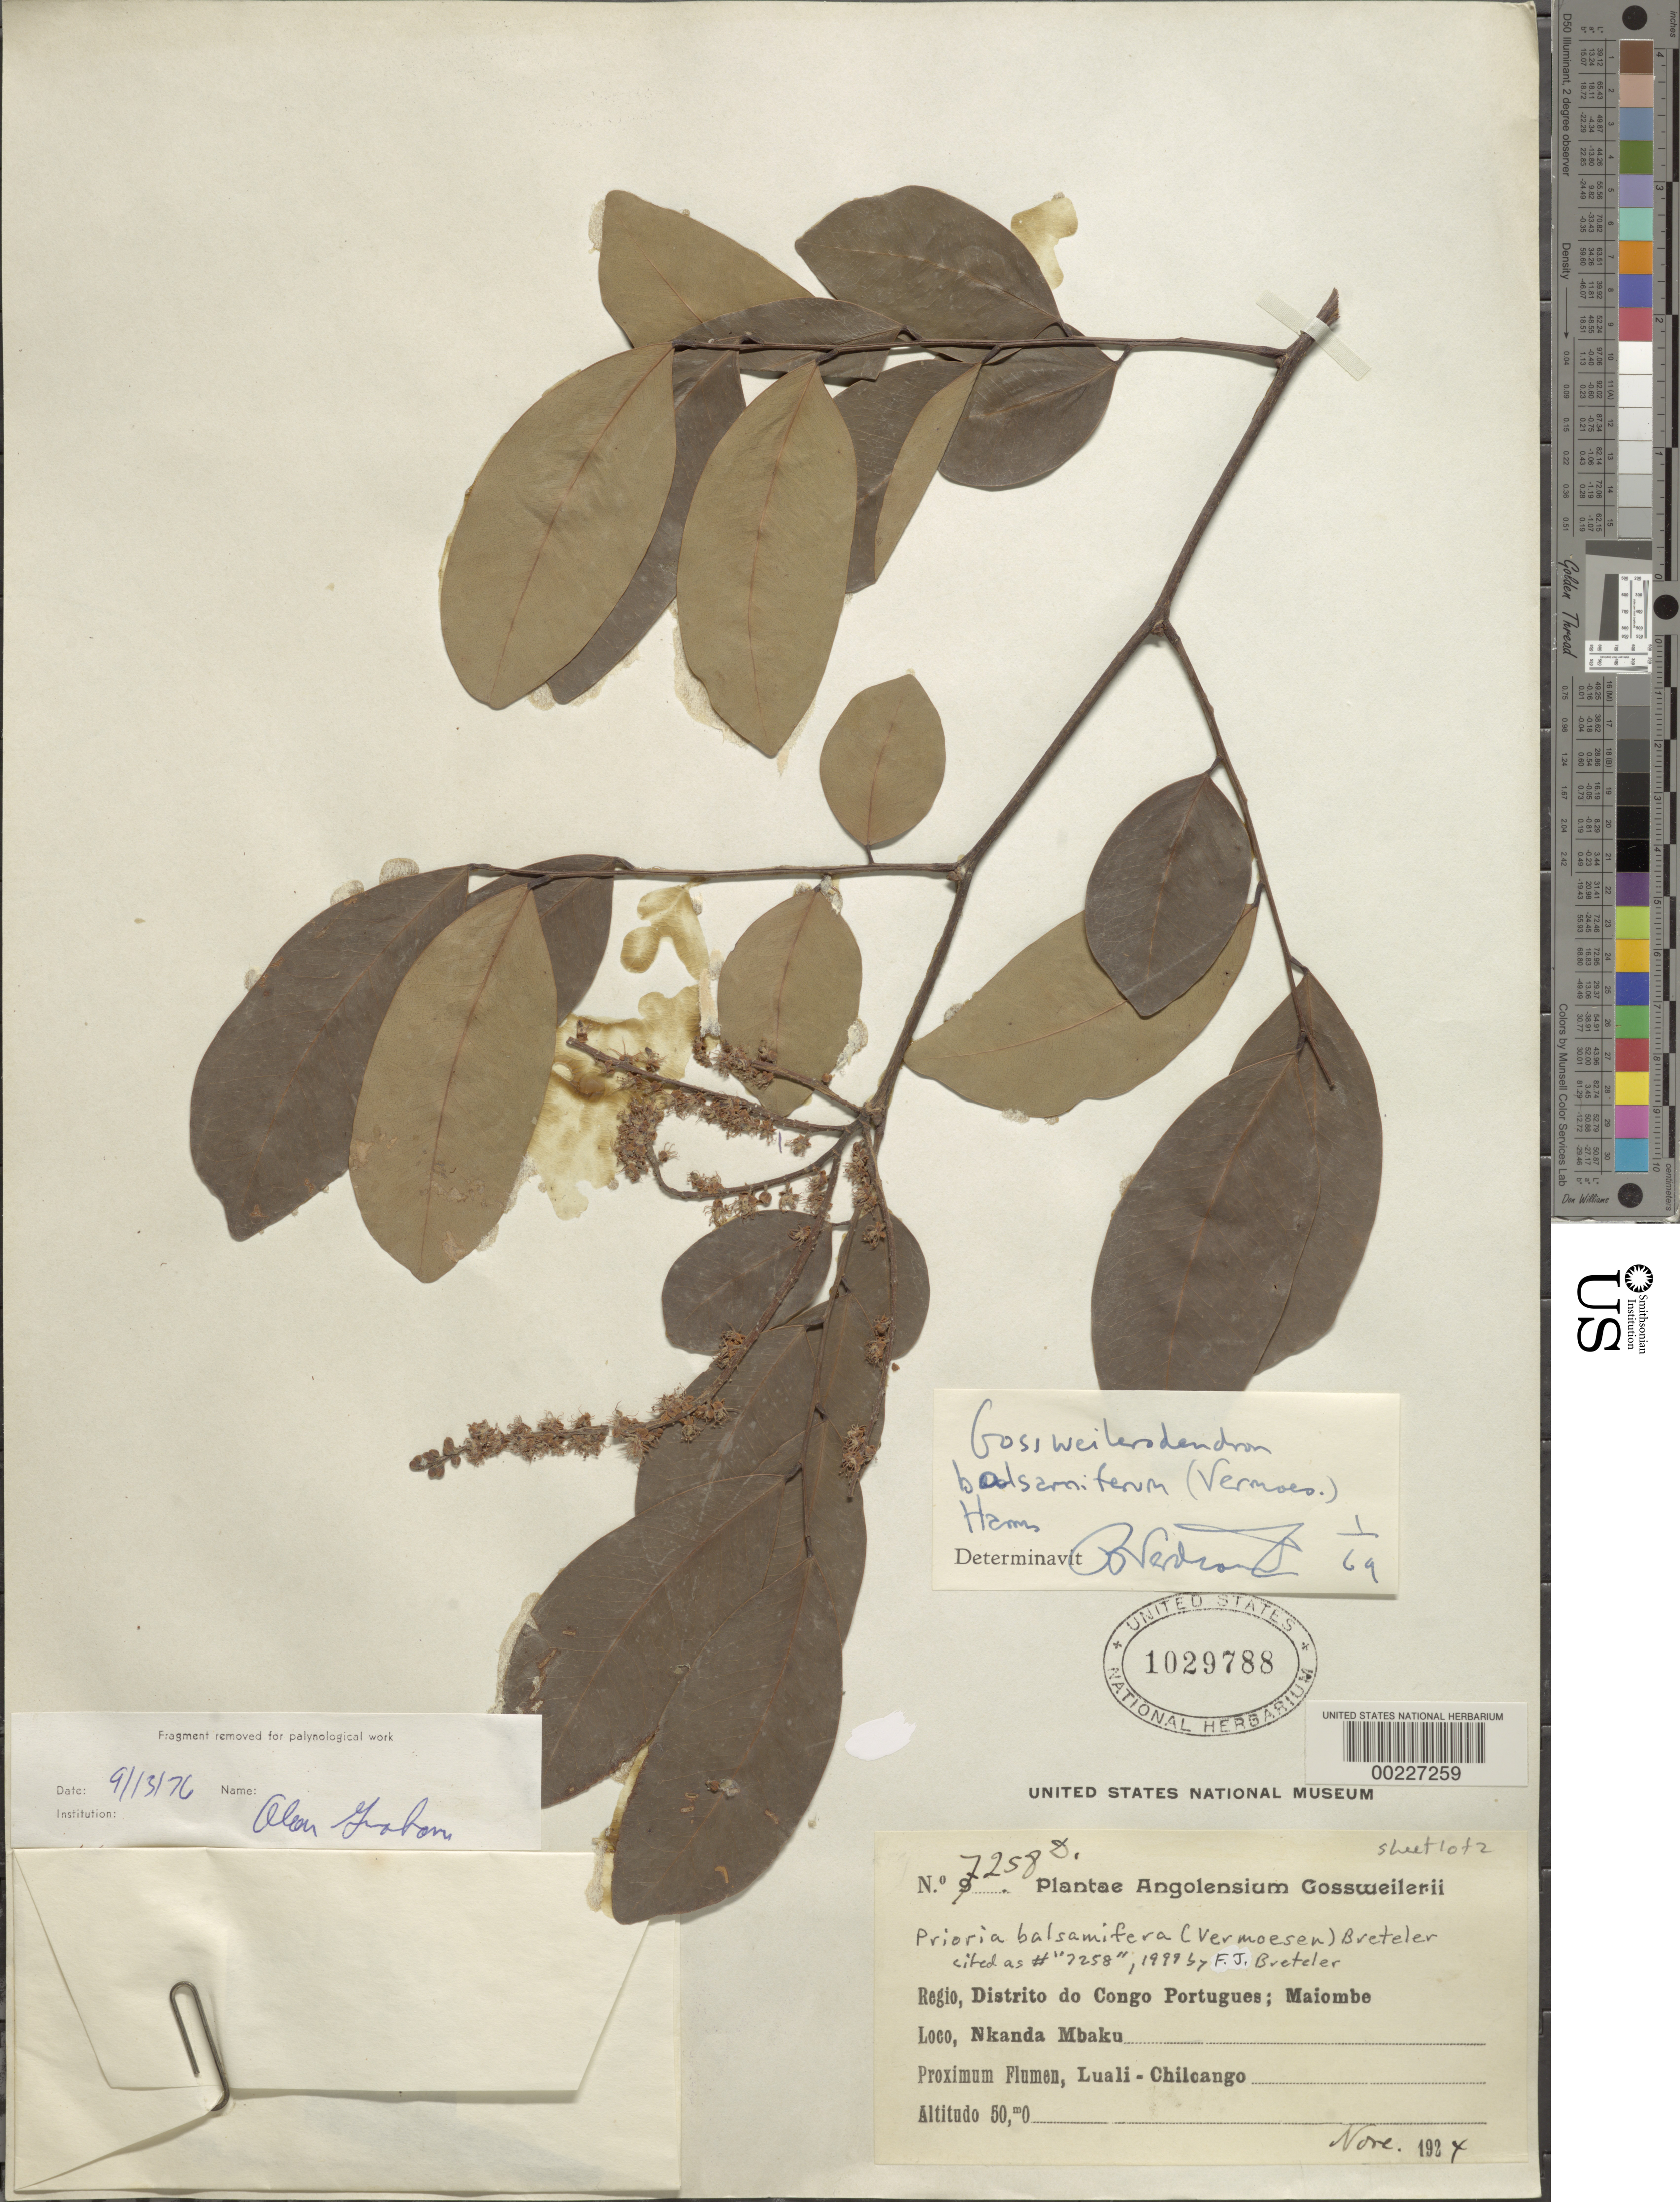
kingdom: Plantae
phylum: Tracheophyta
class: Magnoliopsida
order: Fabales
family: Fabaceae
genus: Gossweilerodendron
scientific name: Gossweilerodendron balsamiferum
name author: (Vermoesen) Harms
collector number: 7258d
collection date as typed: Nov 1924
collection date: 1924-11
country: Angola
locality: District of Congo Portugues; Maiombe; Nkanda Mbaku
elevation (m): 50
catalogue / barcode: US 1029788